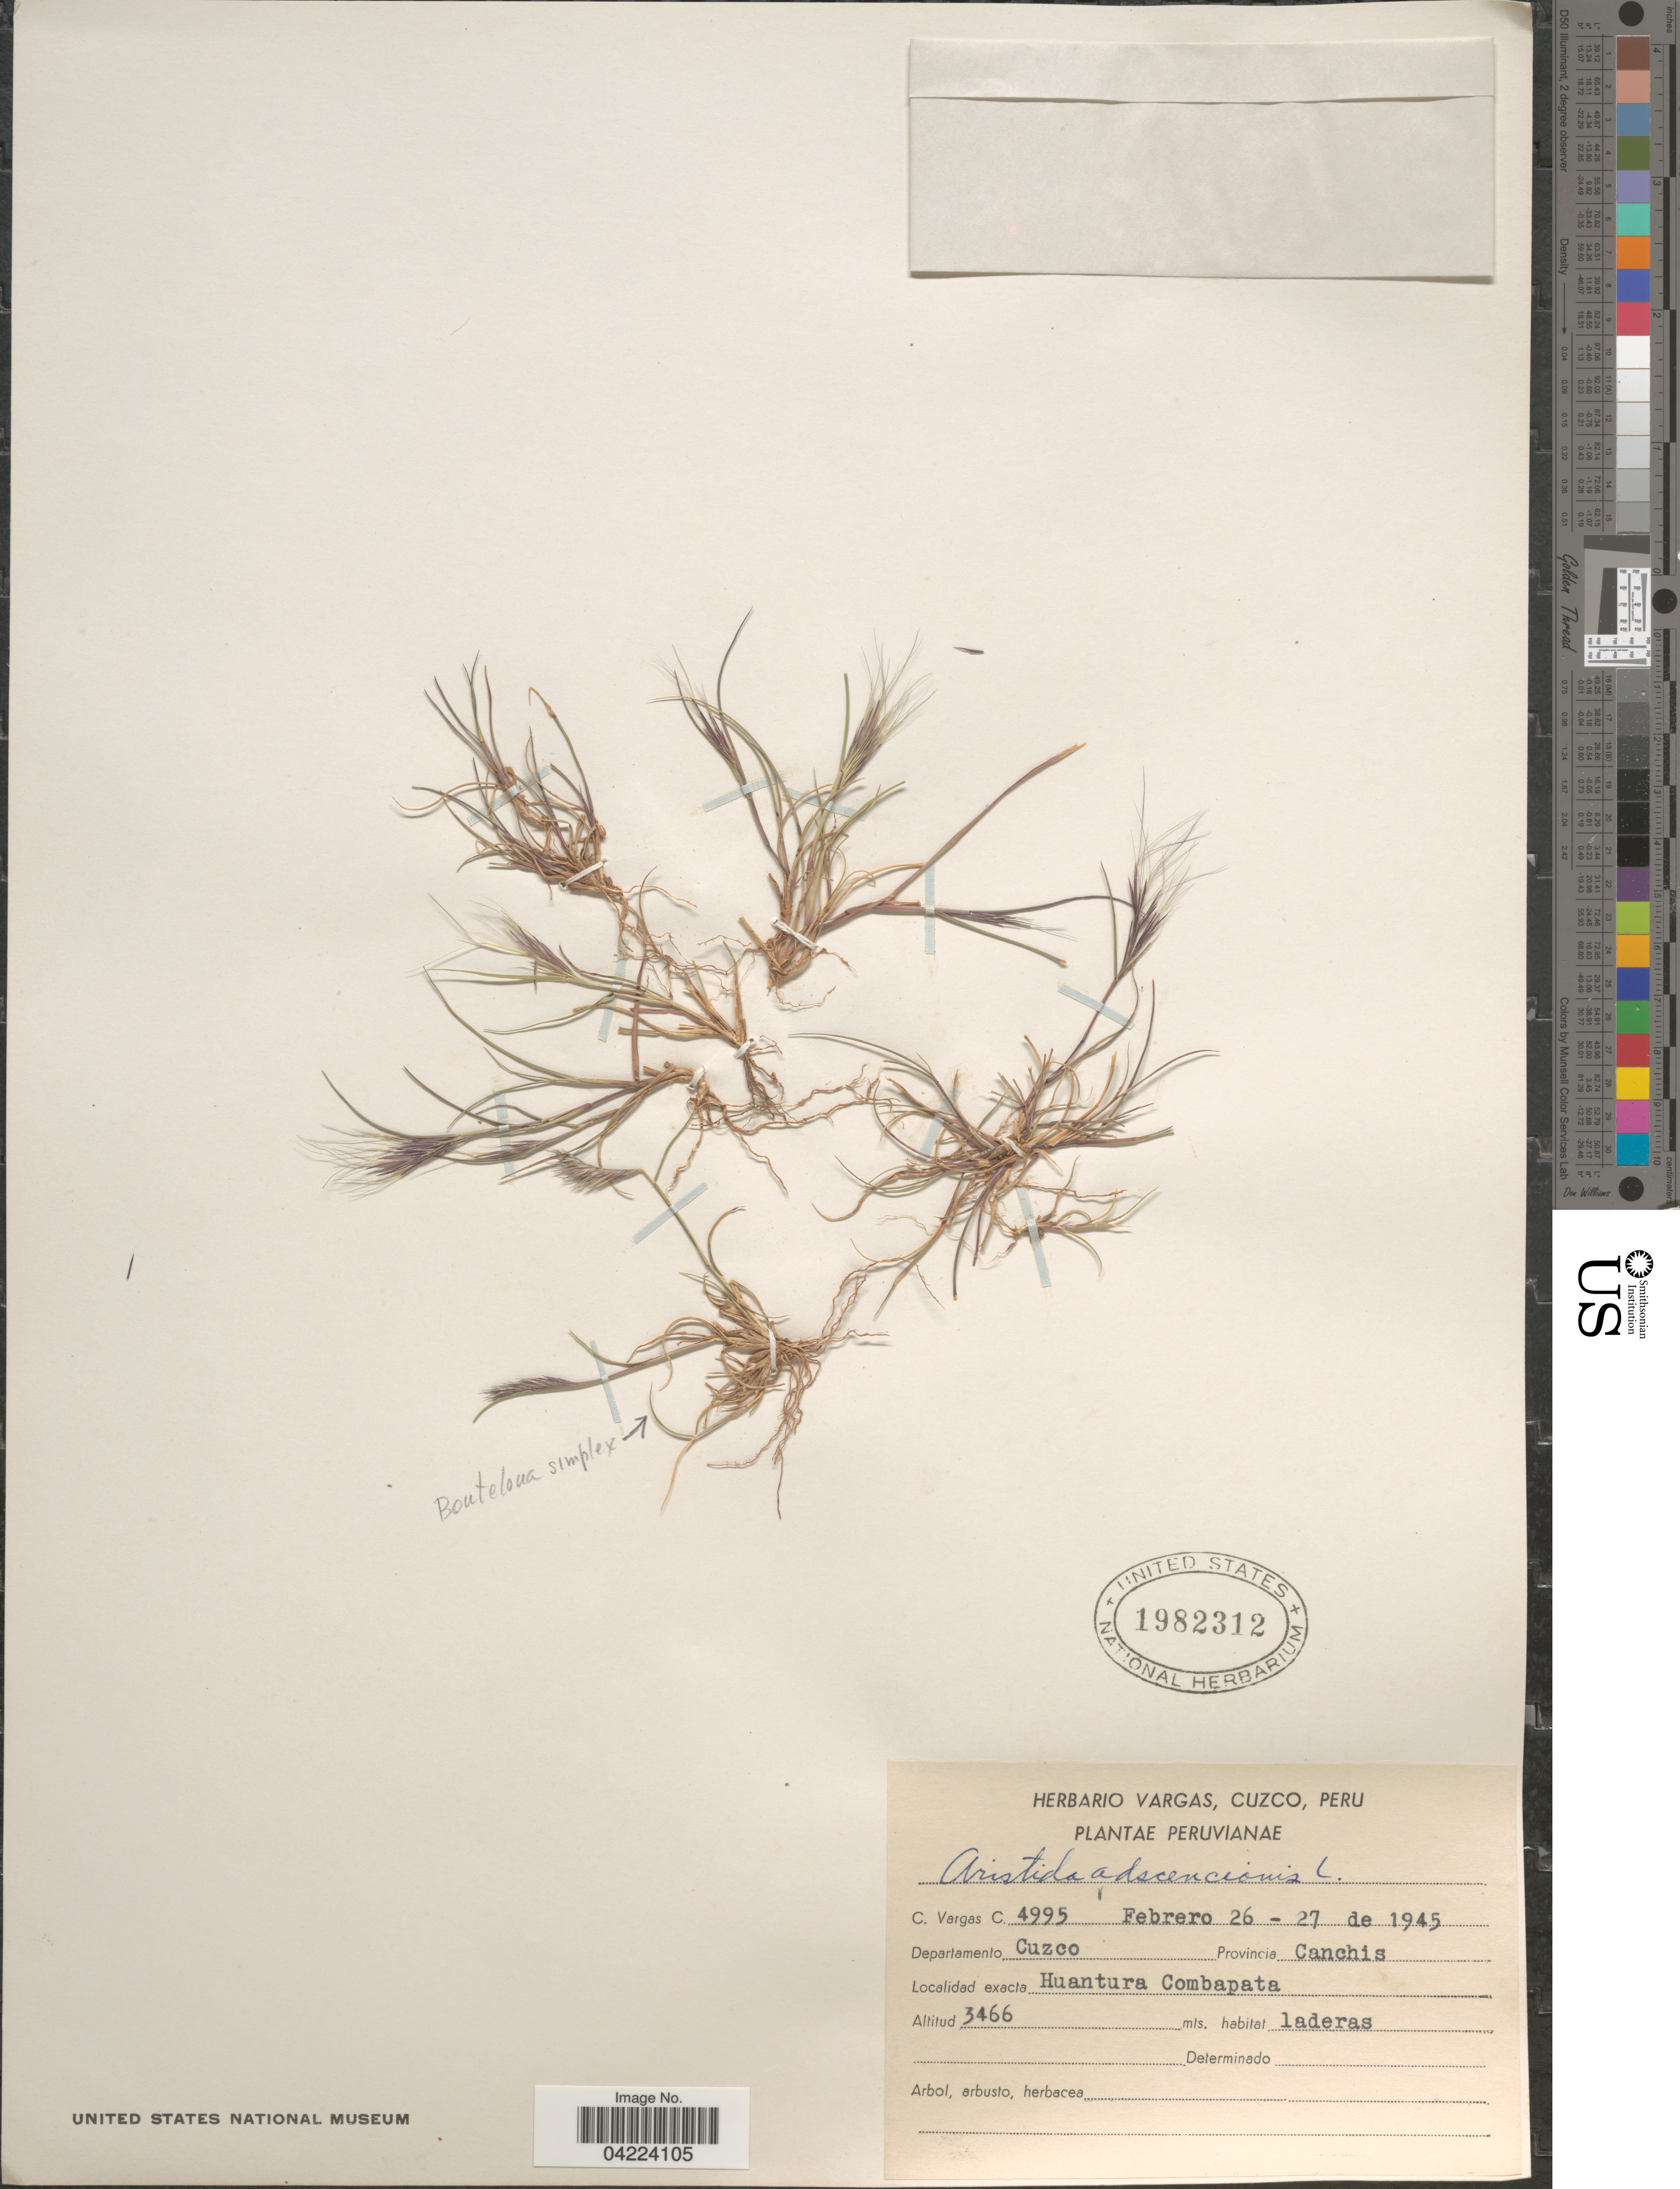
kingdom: Plantae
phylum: Tracheophyta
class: Liliopsida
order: Poales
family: Poaceae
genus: Aristida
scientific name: Aristida adscensionis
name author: L.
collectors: C. Vargas Calderón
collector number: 4995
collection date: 1945-02-26/1945-02-27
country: Peru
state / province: Cusco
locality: Departamento Cuzco. Provincia Canchis. Huantura Combapata.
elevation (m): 3466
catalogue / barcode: US 1982312